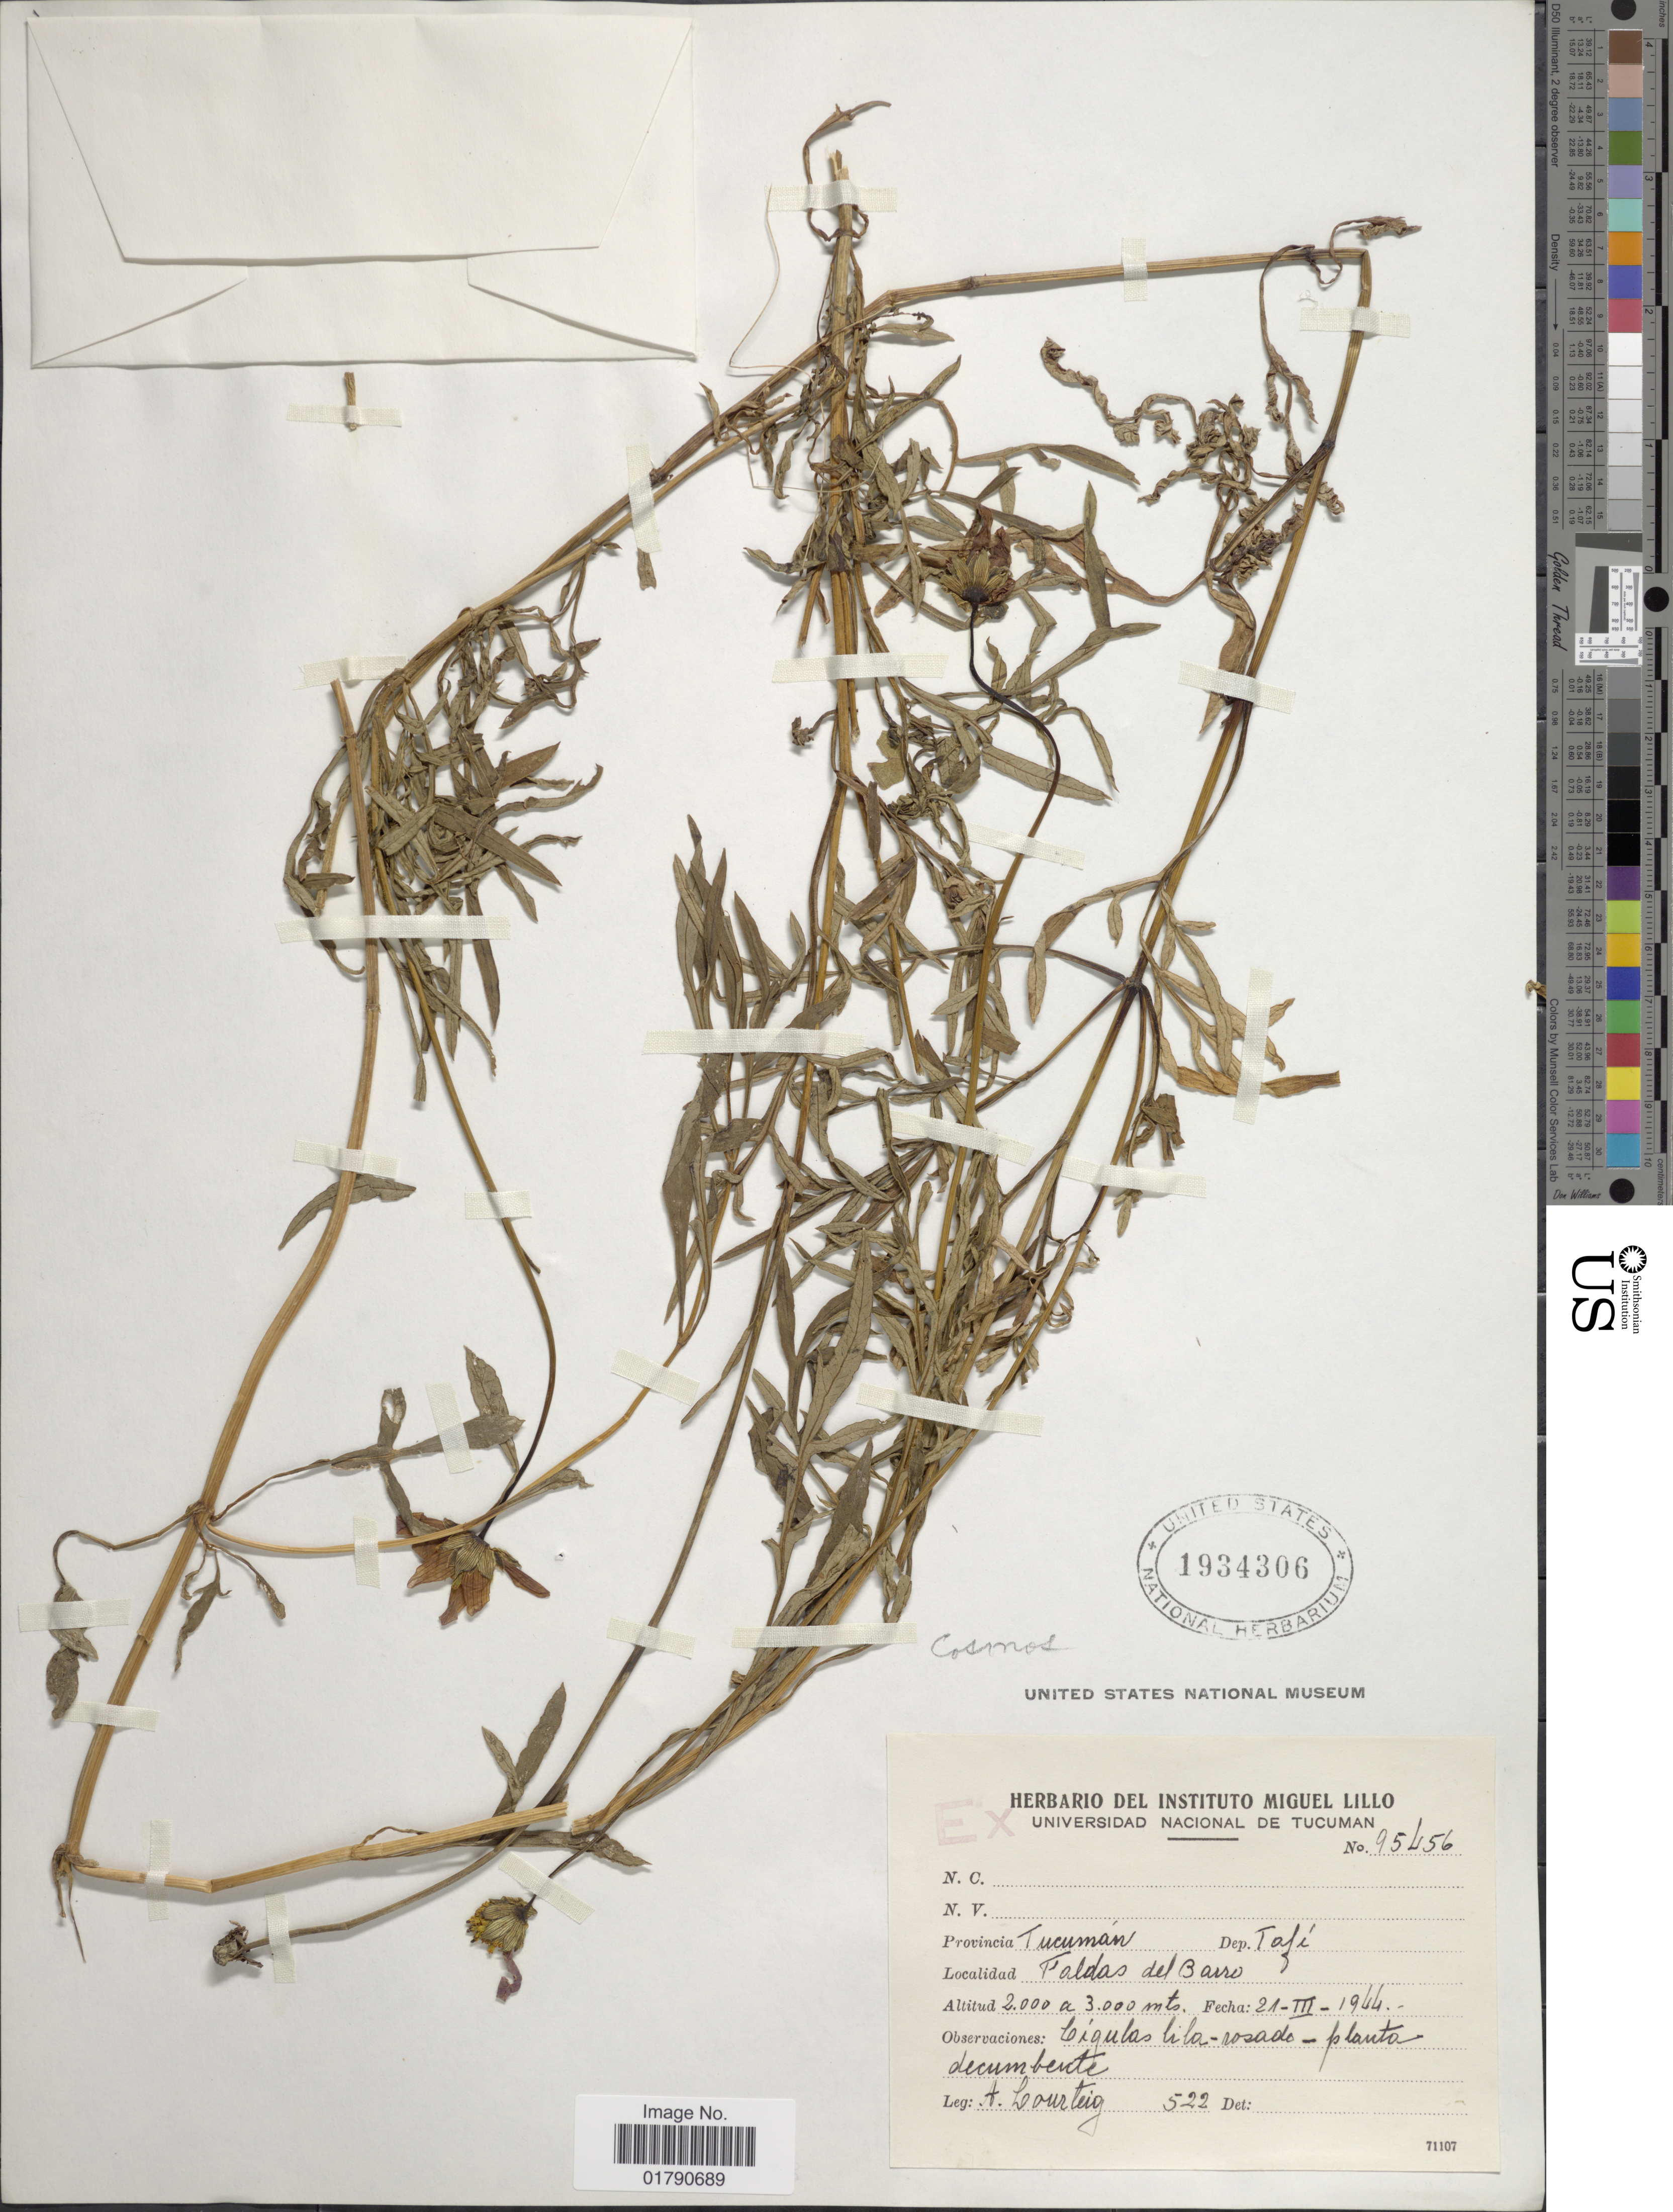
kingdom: Plantae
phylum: Tracheophyta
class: Magnoliopsida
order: Asterales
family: Asteraceae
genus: Cosmos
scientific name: Cosmos peucedanifolius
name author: Wedd.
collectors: A. Lourteig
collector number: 522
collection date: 1944-03-21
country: Argentina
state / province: Tucuman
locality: Dep. Tafi,. Faldas del Barro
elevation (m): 2000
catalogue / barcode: US 1934306